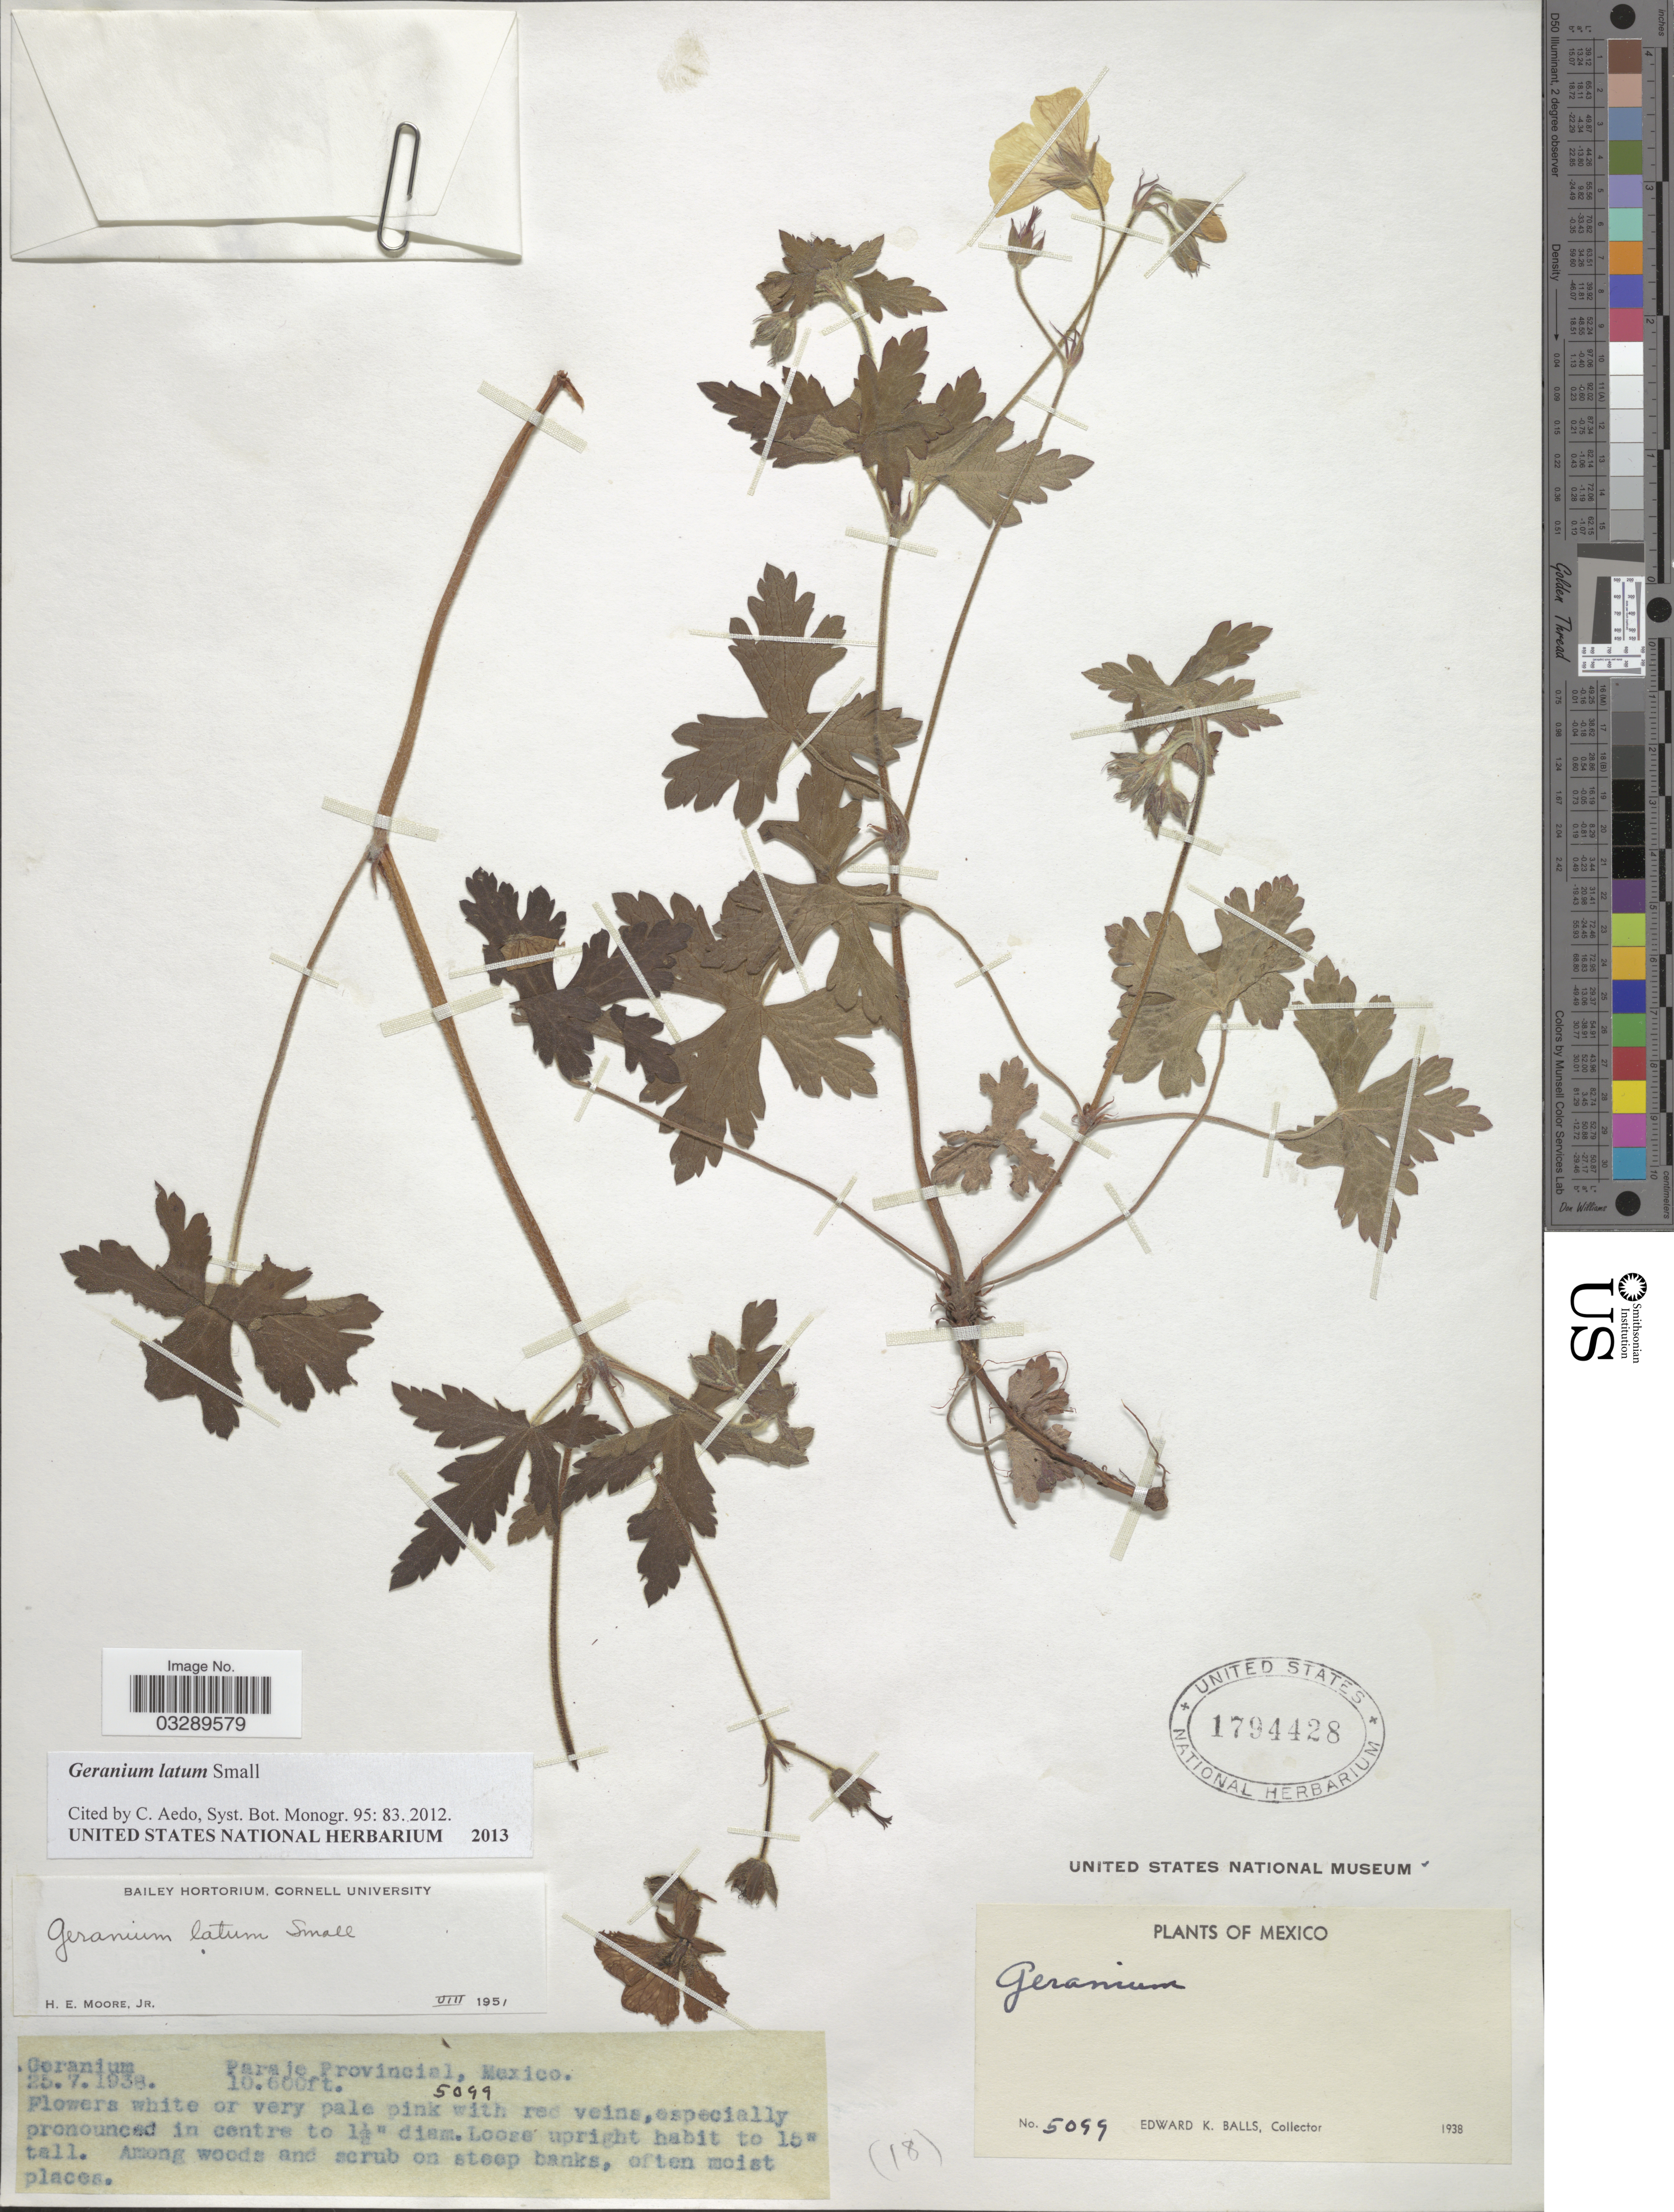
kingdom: Plantae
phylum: Tracheophyta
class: Magnoliopsida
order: Geraniales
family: Geraniaceae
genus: Geranium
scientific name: Geranium latum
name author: Small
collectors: E. K. Balls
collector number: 5099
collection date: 1938-07-25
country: Mexico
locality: Paraje Provincial.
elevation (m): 3231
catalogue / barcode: US 1794428